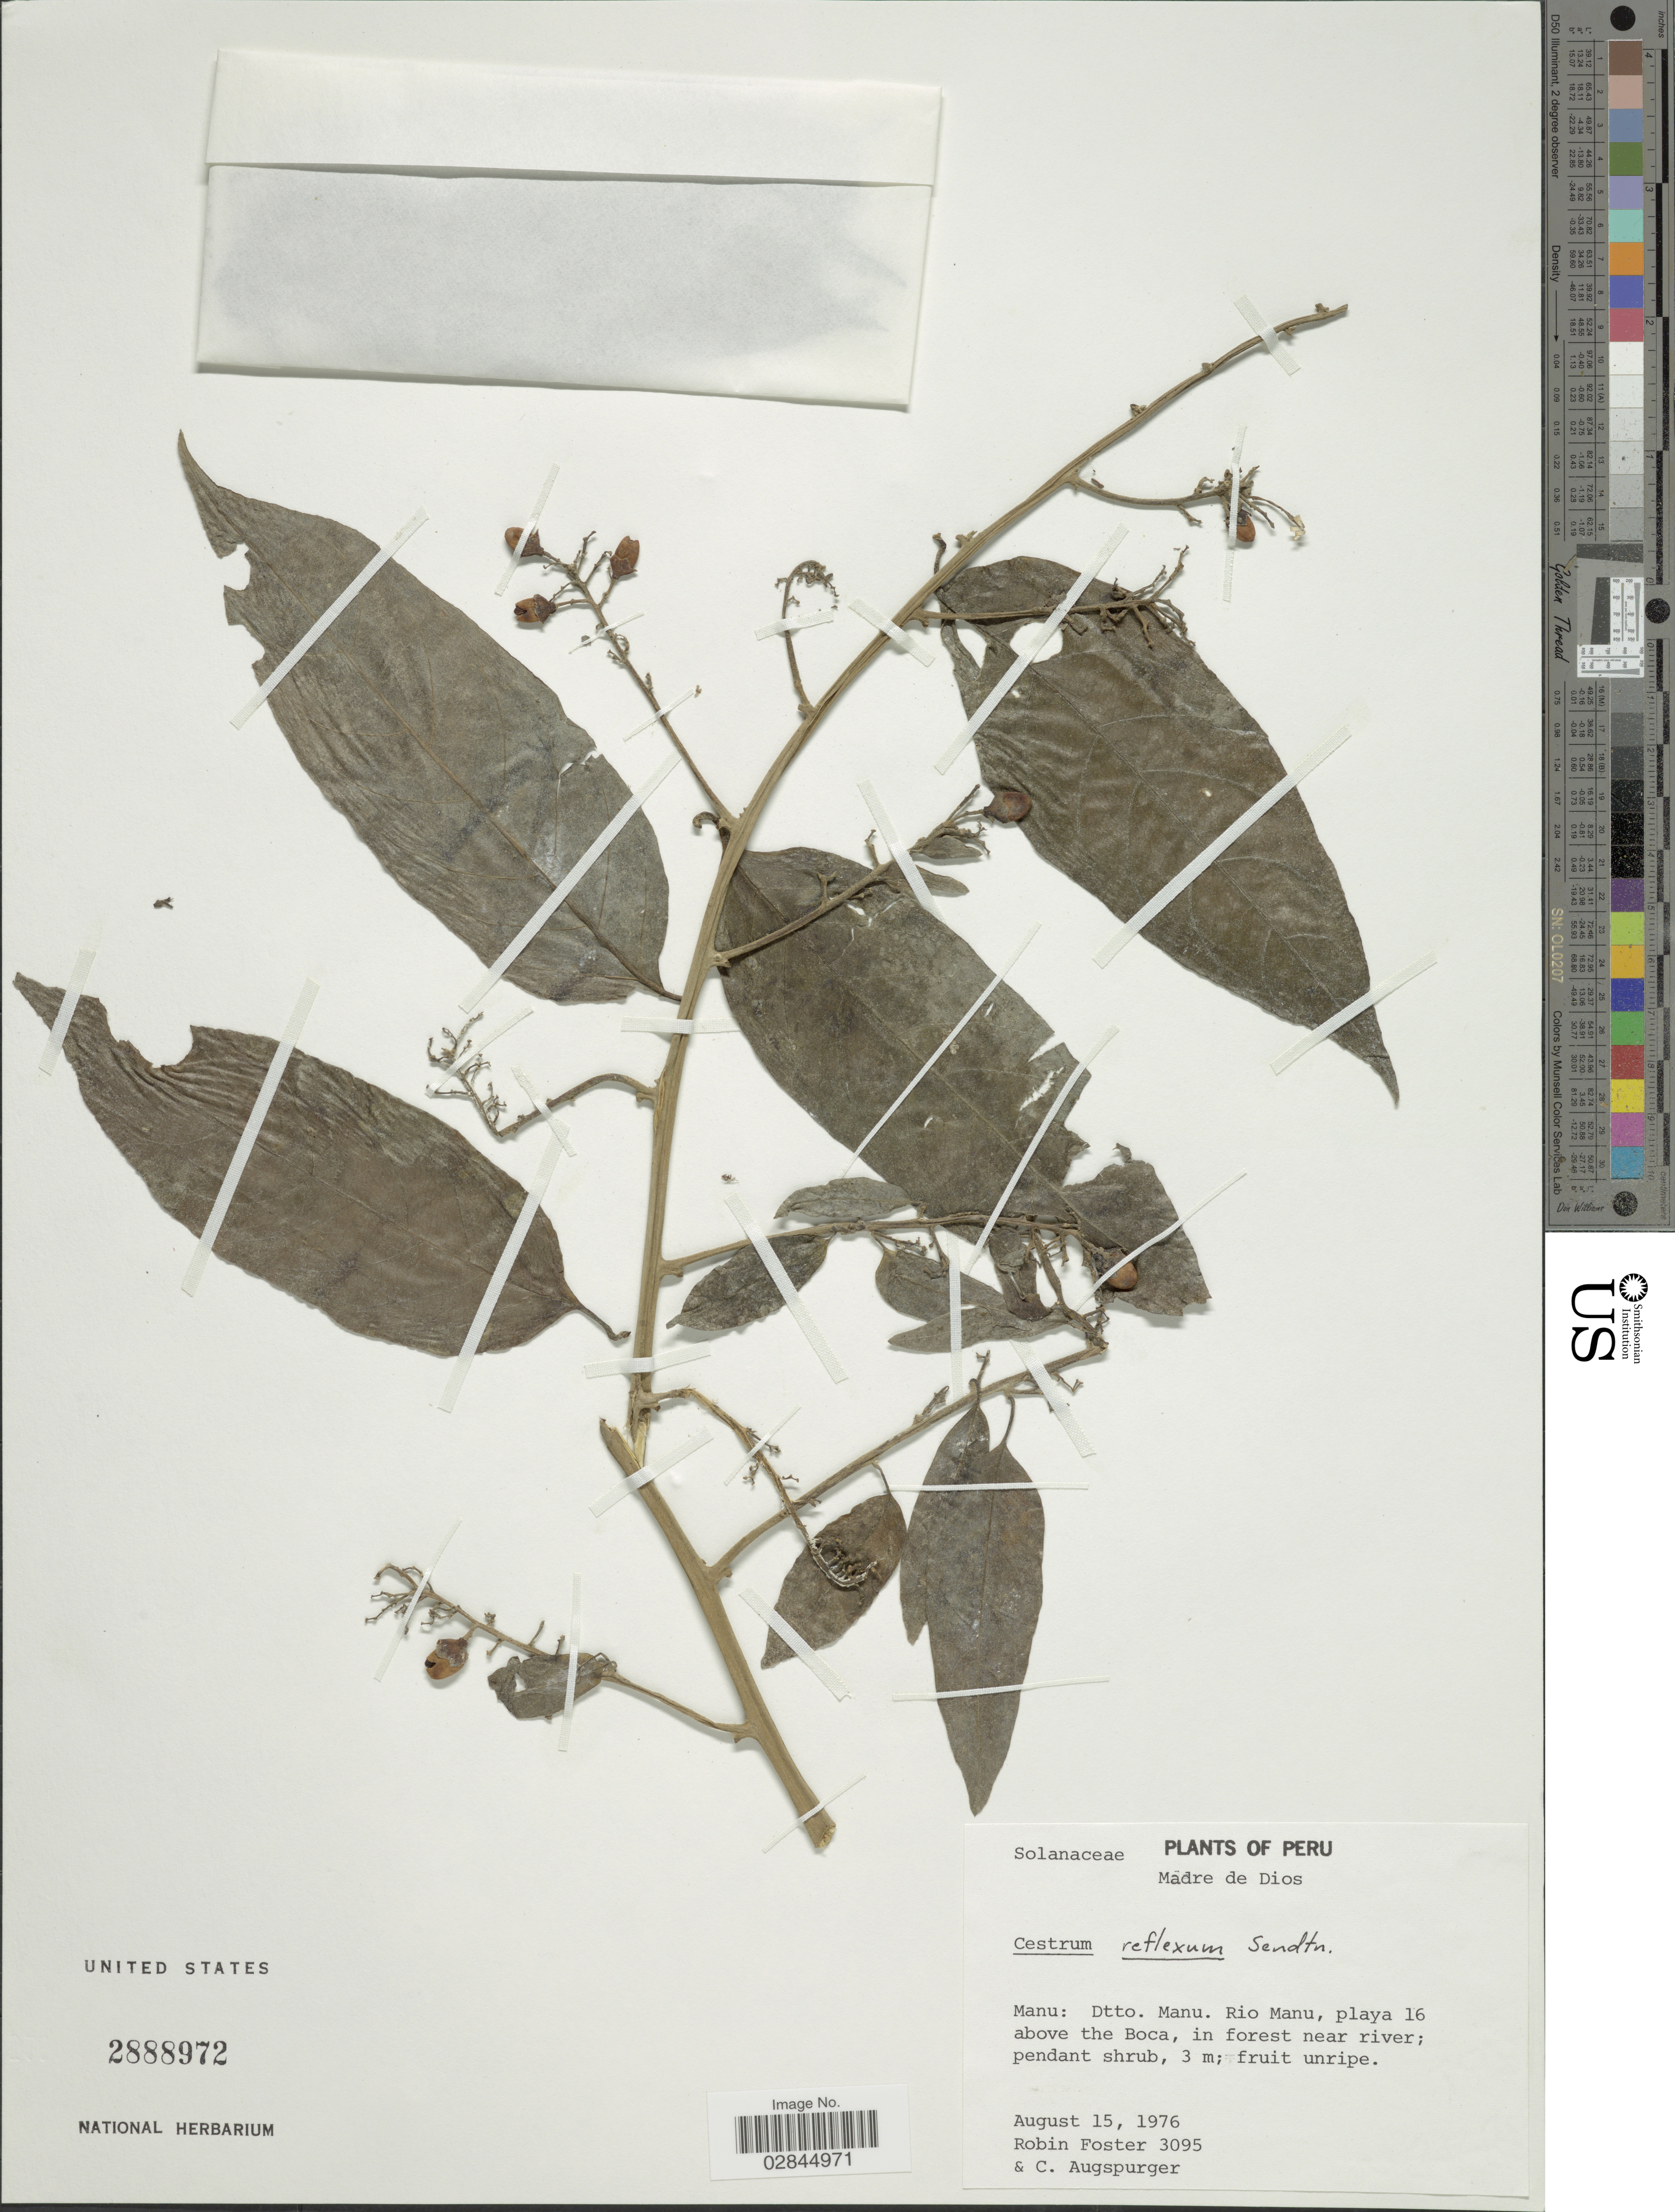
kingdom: Plantae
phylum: Tracheophyta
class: Magnoliopsida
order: Solanales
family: Solanaceae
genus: Cestrum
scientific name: Cestrum reflexum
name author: Sendtn.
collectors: R. B. Foster & C. Augspurger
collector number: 3095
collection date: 1976-08-15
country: Peru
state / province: Madre de Dios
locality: Manu: Dtto. Manu. Rio Manu, playa 16 above the Boca.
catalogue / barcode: US 2888972